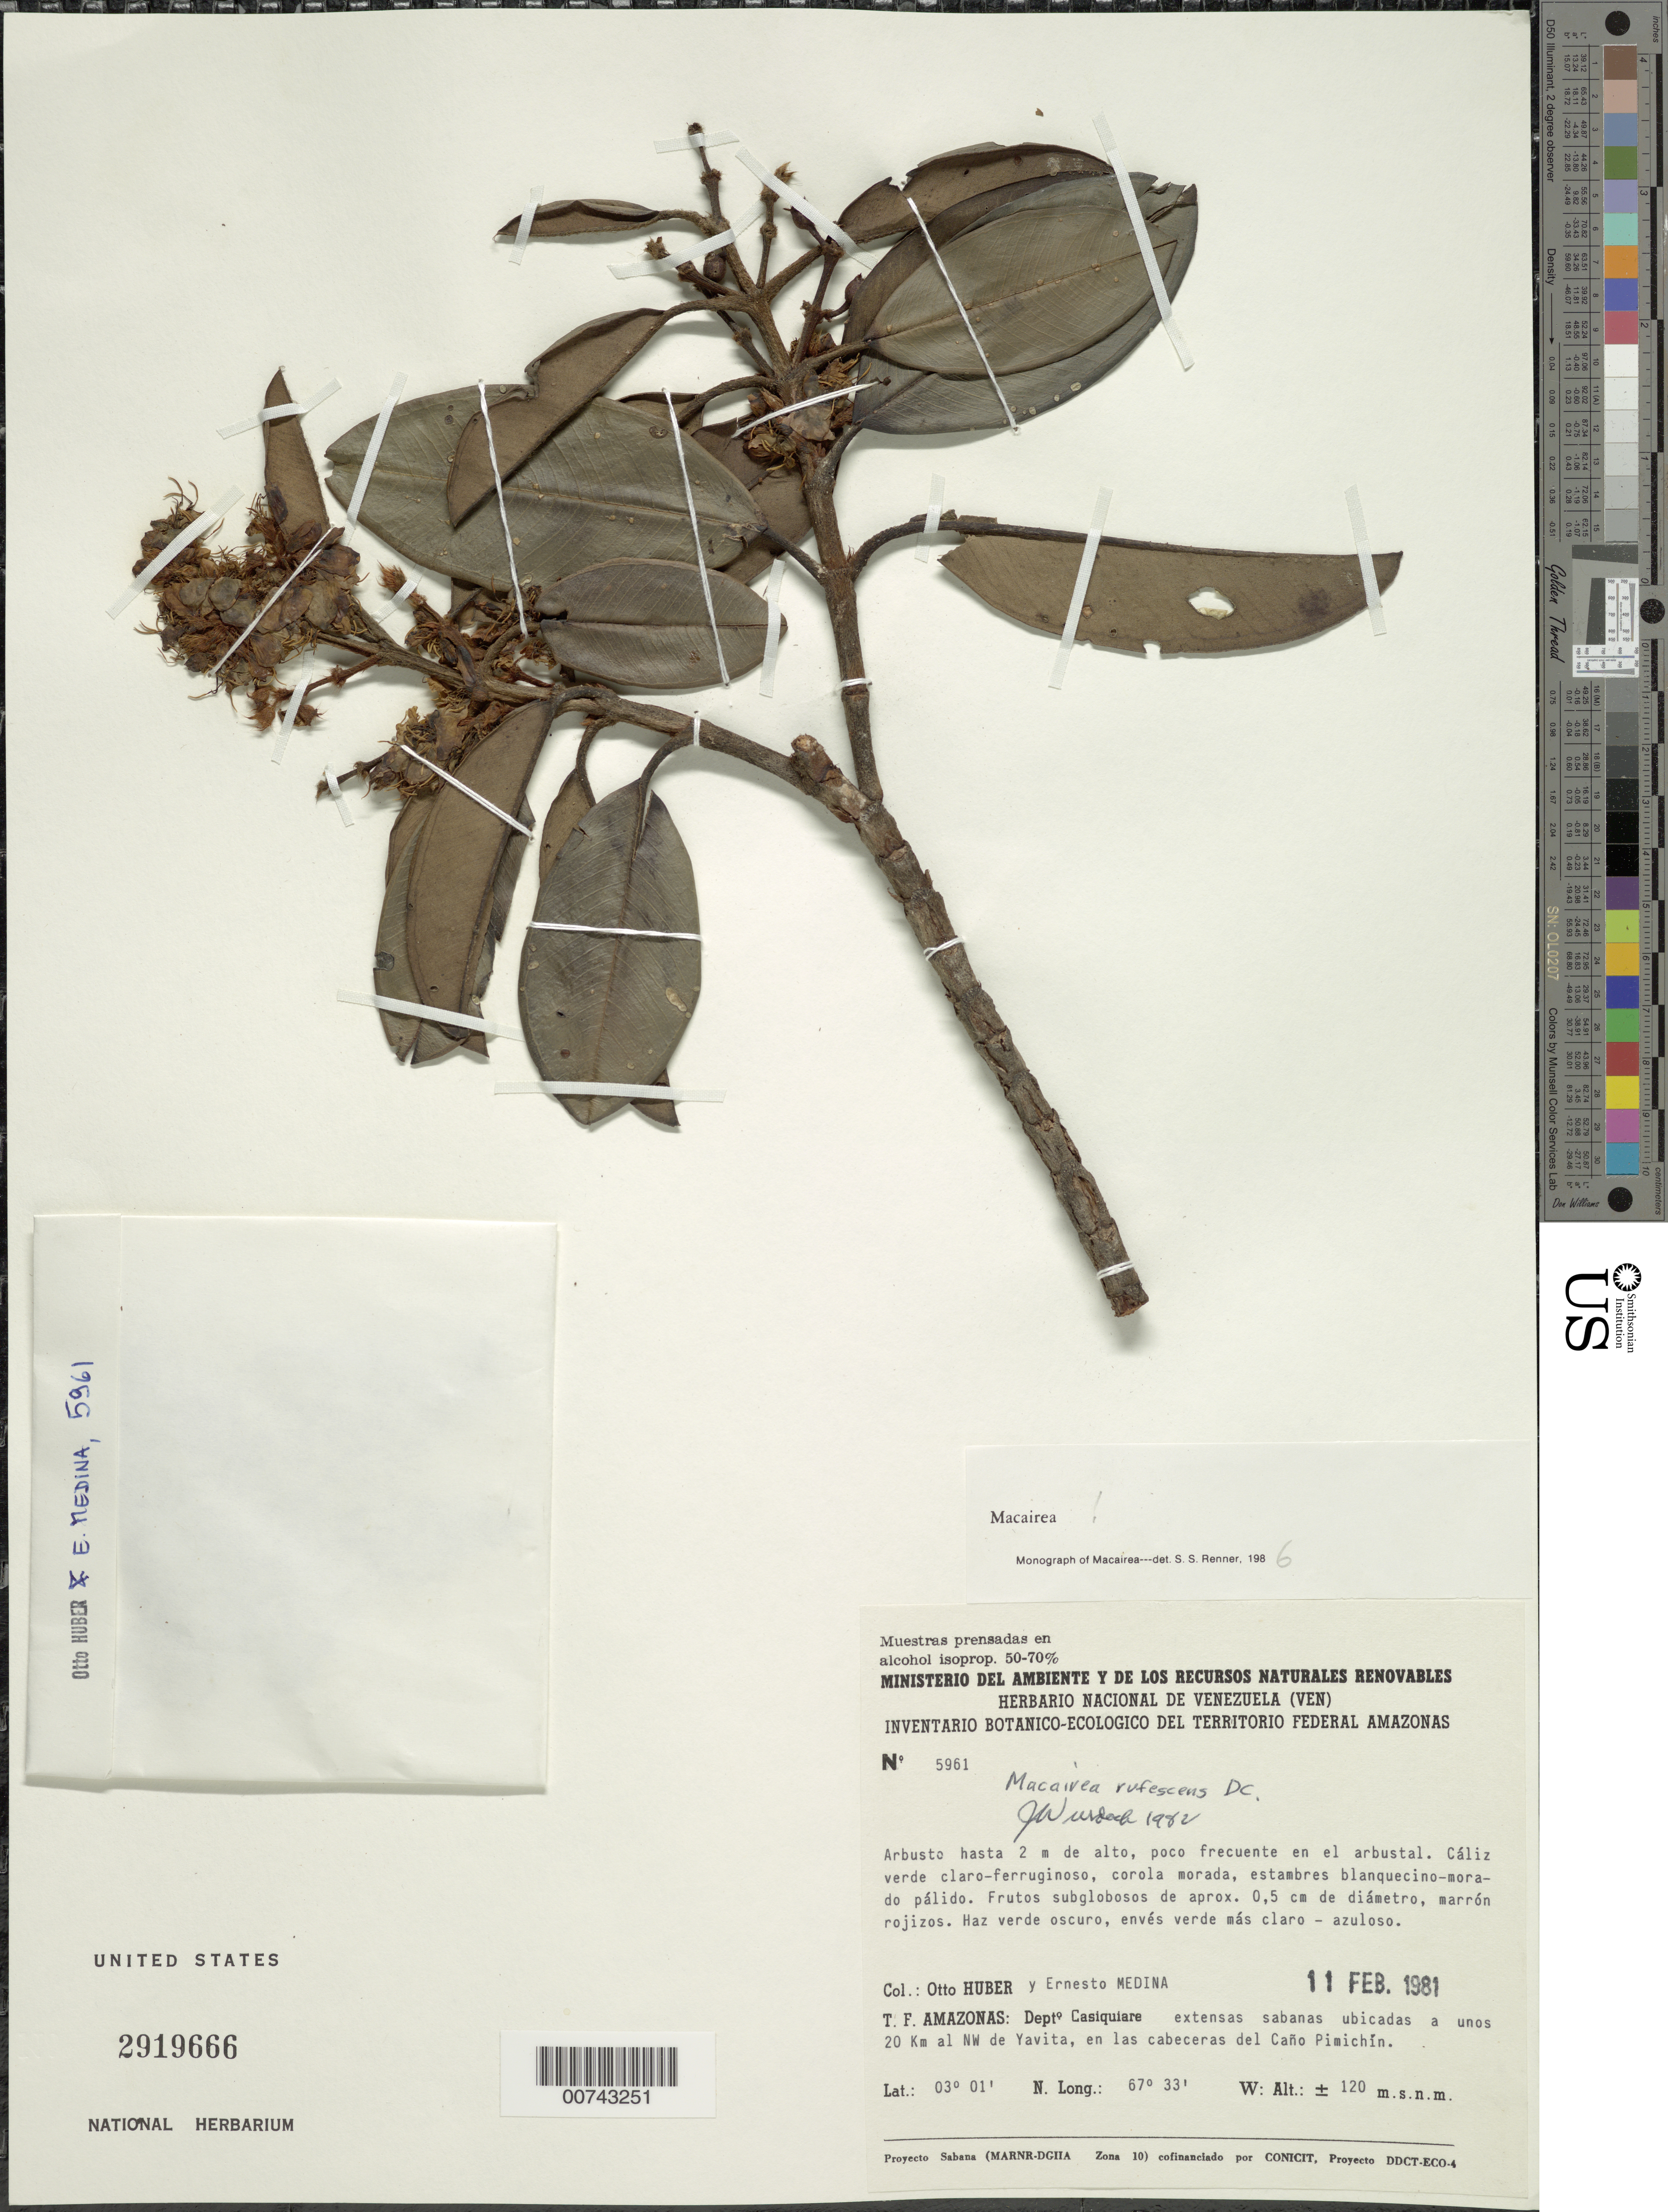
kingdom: Plantae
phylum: Tracheophyta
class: Magnoliopsida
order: Myrtales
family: Melastomataceae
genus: Macairea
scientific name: Macairea rufescens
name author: DC.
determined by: Wurdack, John J., (US), US (UNITED STATES)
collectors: O. Huber & E. Medina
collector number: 5961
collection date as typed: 11-Feb-81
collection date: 1981-02-11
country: Venezuela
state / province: Amazonas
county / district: Maroa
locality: Yavita, 20 km NW de, en las cabeceras del Cano Pimichin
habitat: Extensas sabanas; en al arbustal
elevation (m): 120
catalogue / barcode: US 2919666